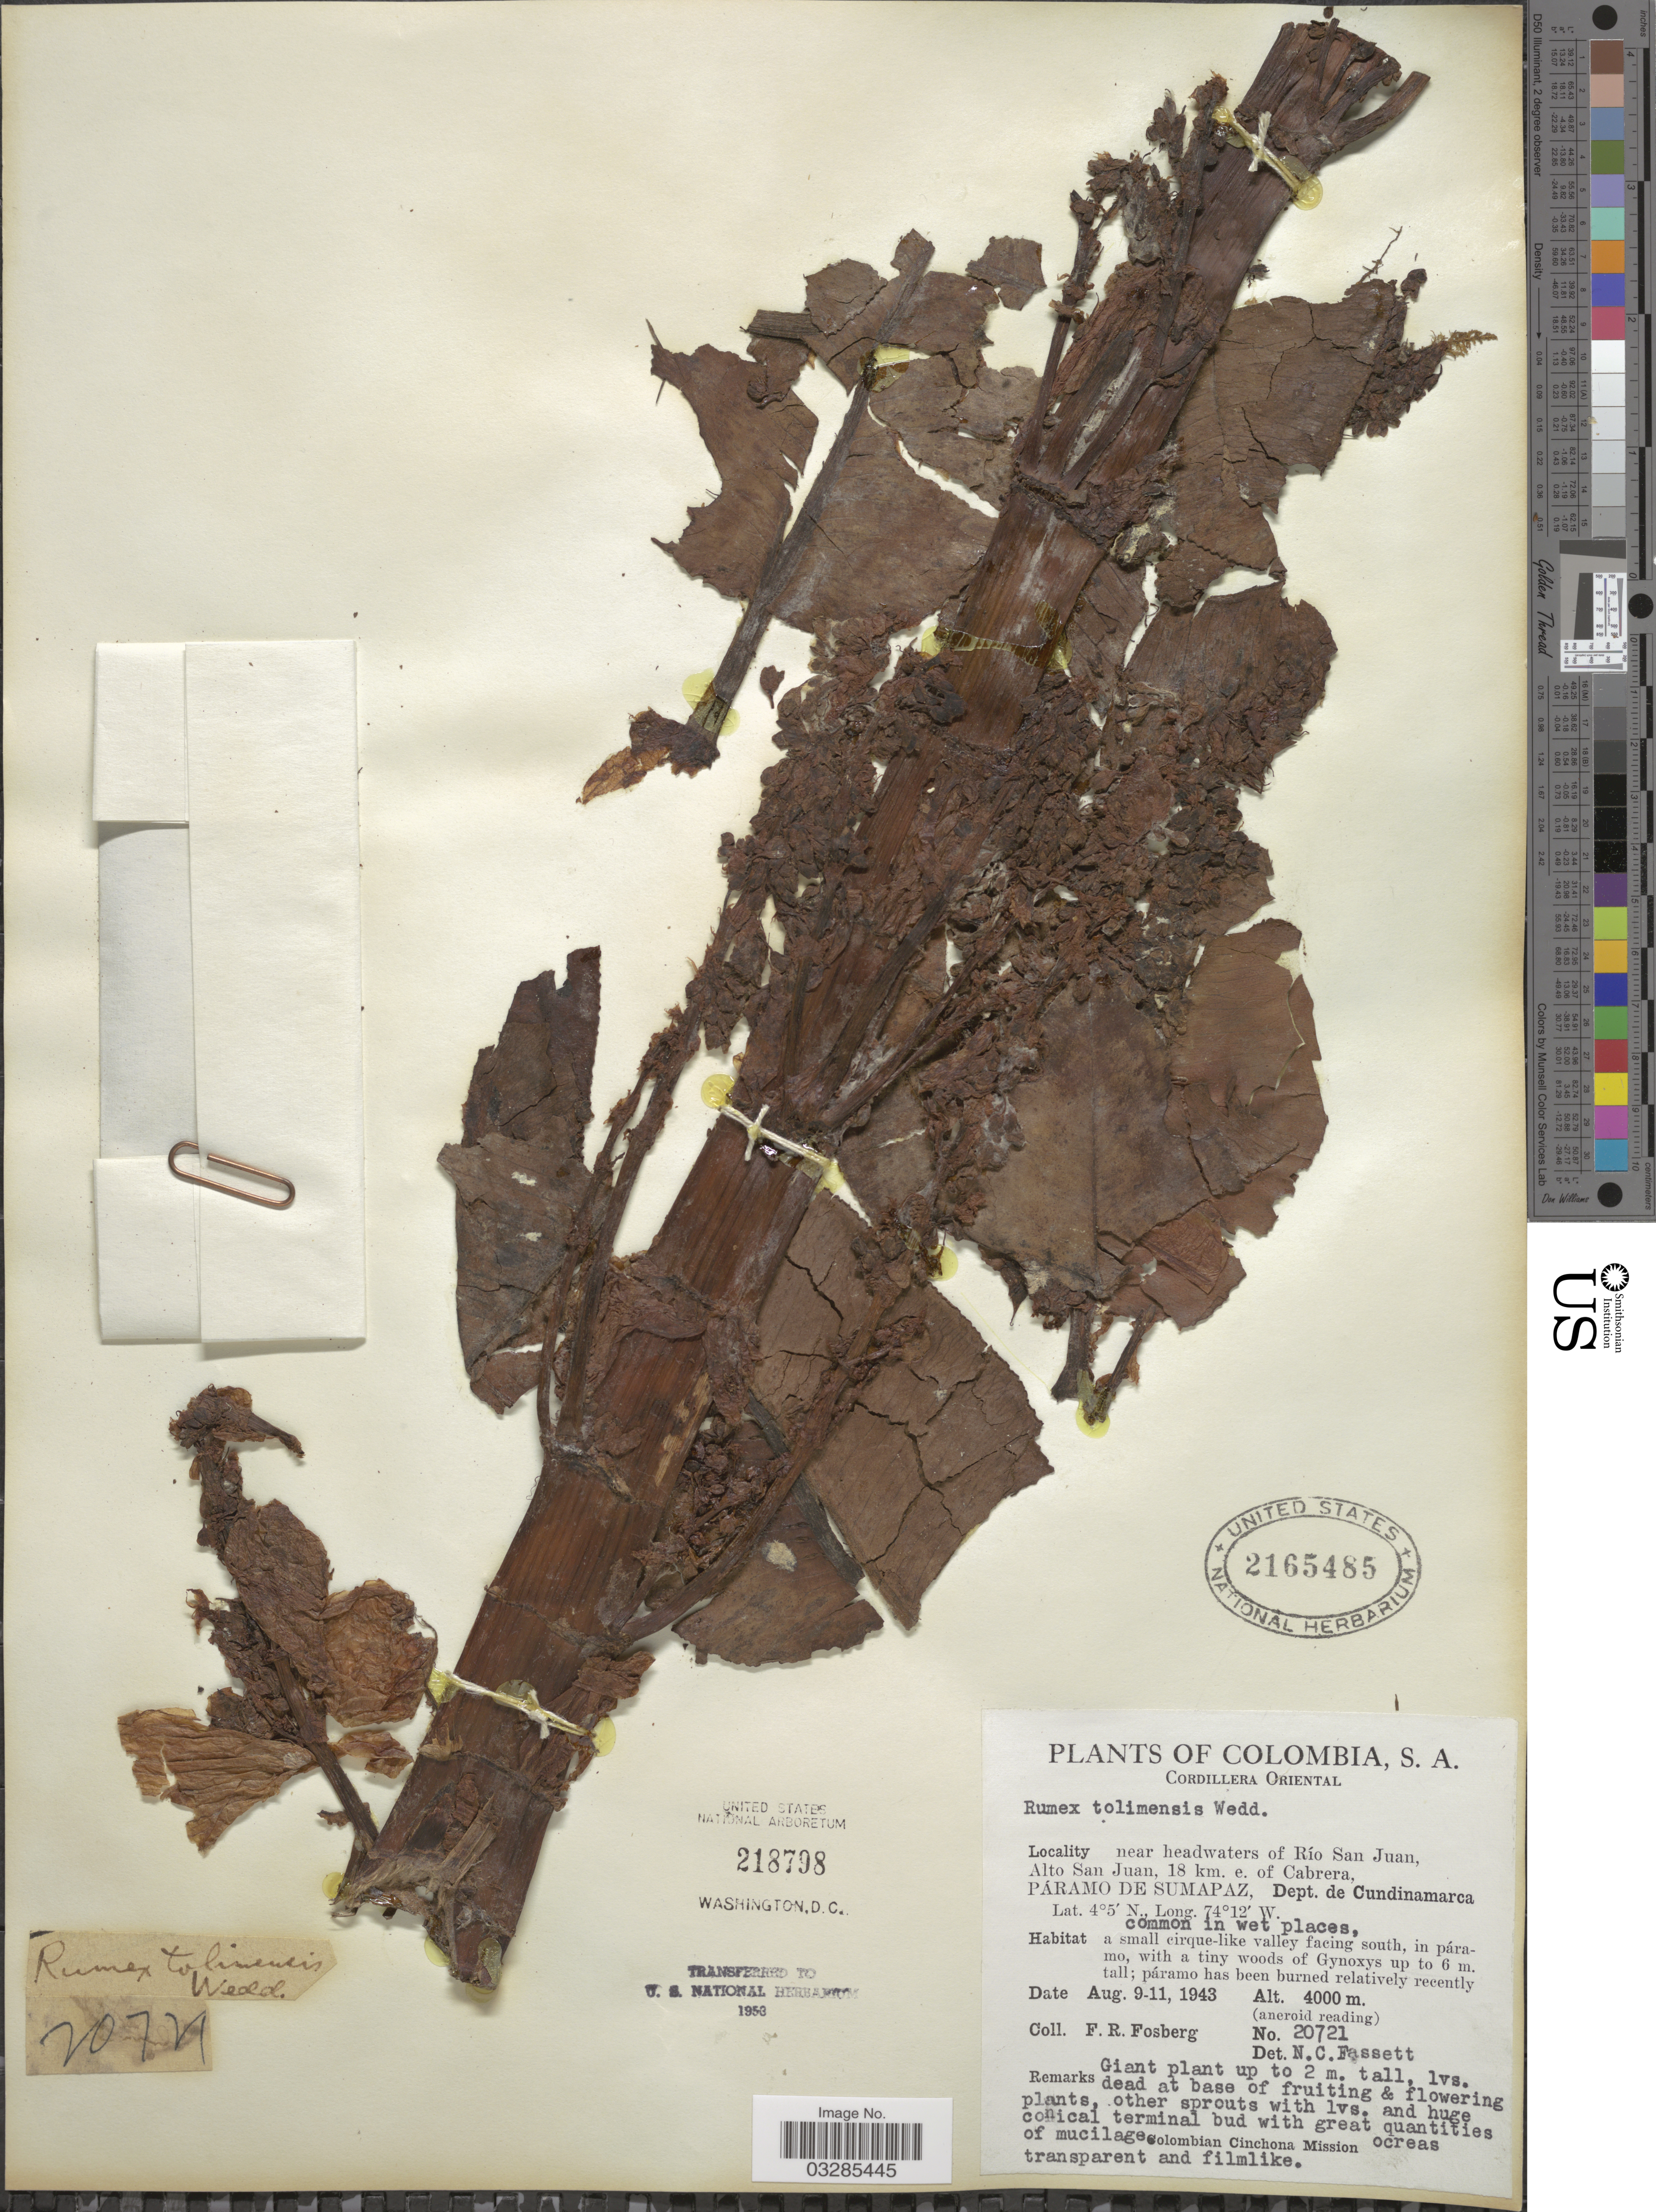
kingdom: Plantae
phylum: Tracheophyta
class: Magnoliopsida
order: Caryophyllales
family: Polygonaceae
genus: Rumex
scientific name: Rumex tolimensis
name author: Wedd.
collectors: F. R. Fosberg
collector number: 20721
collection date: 1943-08-09/1943-08-11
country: Colombia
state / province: Cundinamarca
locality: Cordillera Oriental. Near headwaters of Río San Juan, Alto San Juan, 18 km. e. of Cabrera, Páramo de Sumapaz, Dept. de Cundinamarca.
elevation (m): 4000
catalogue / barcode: US 2165485